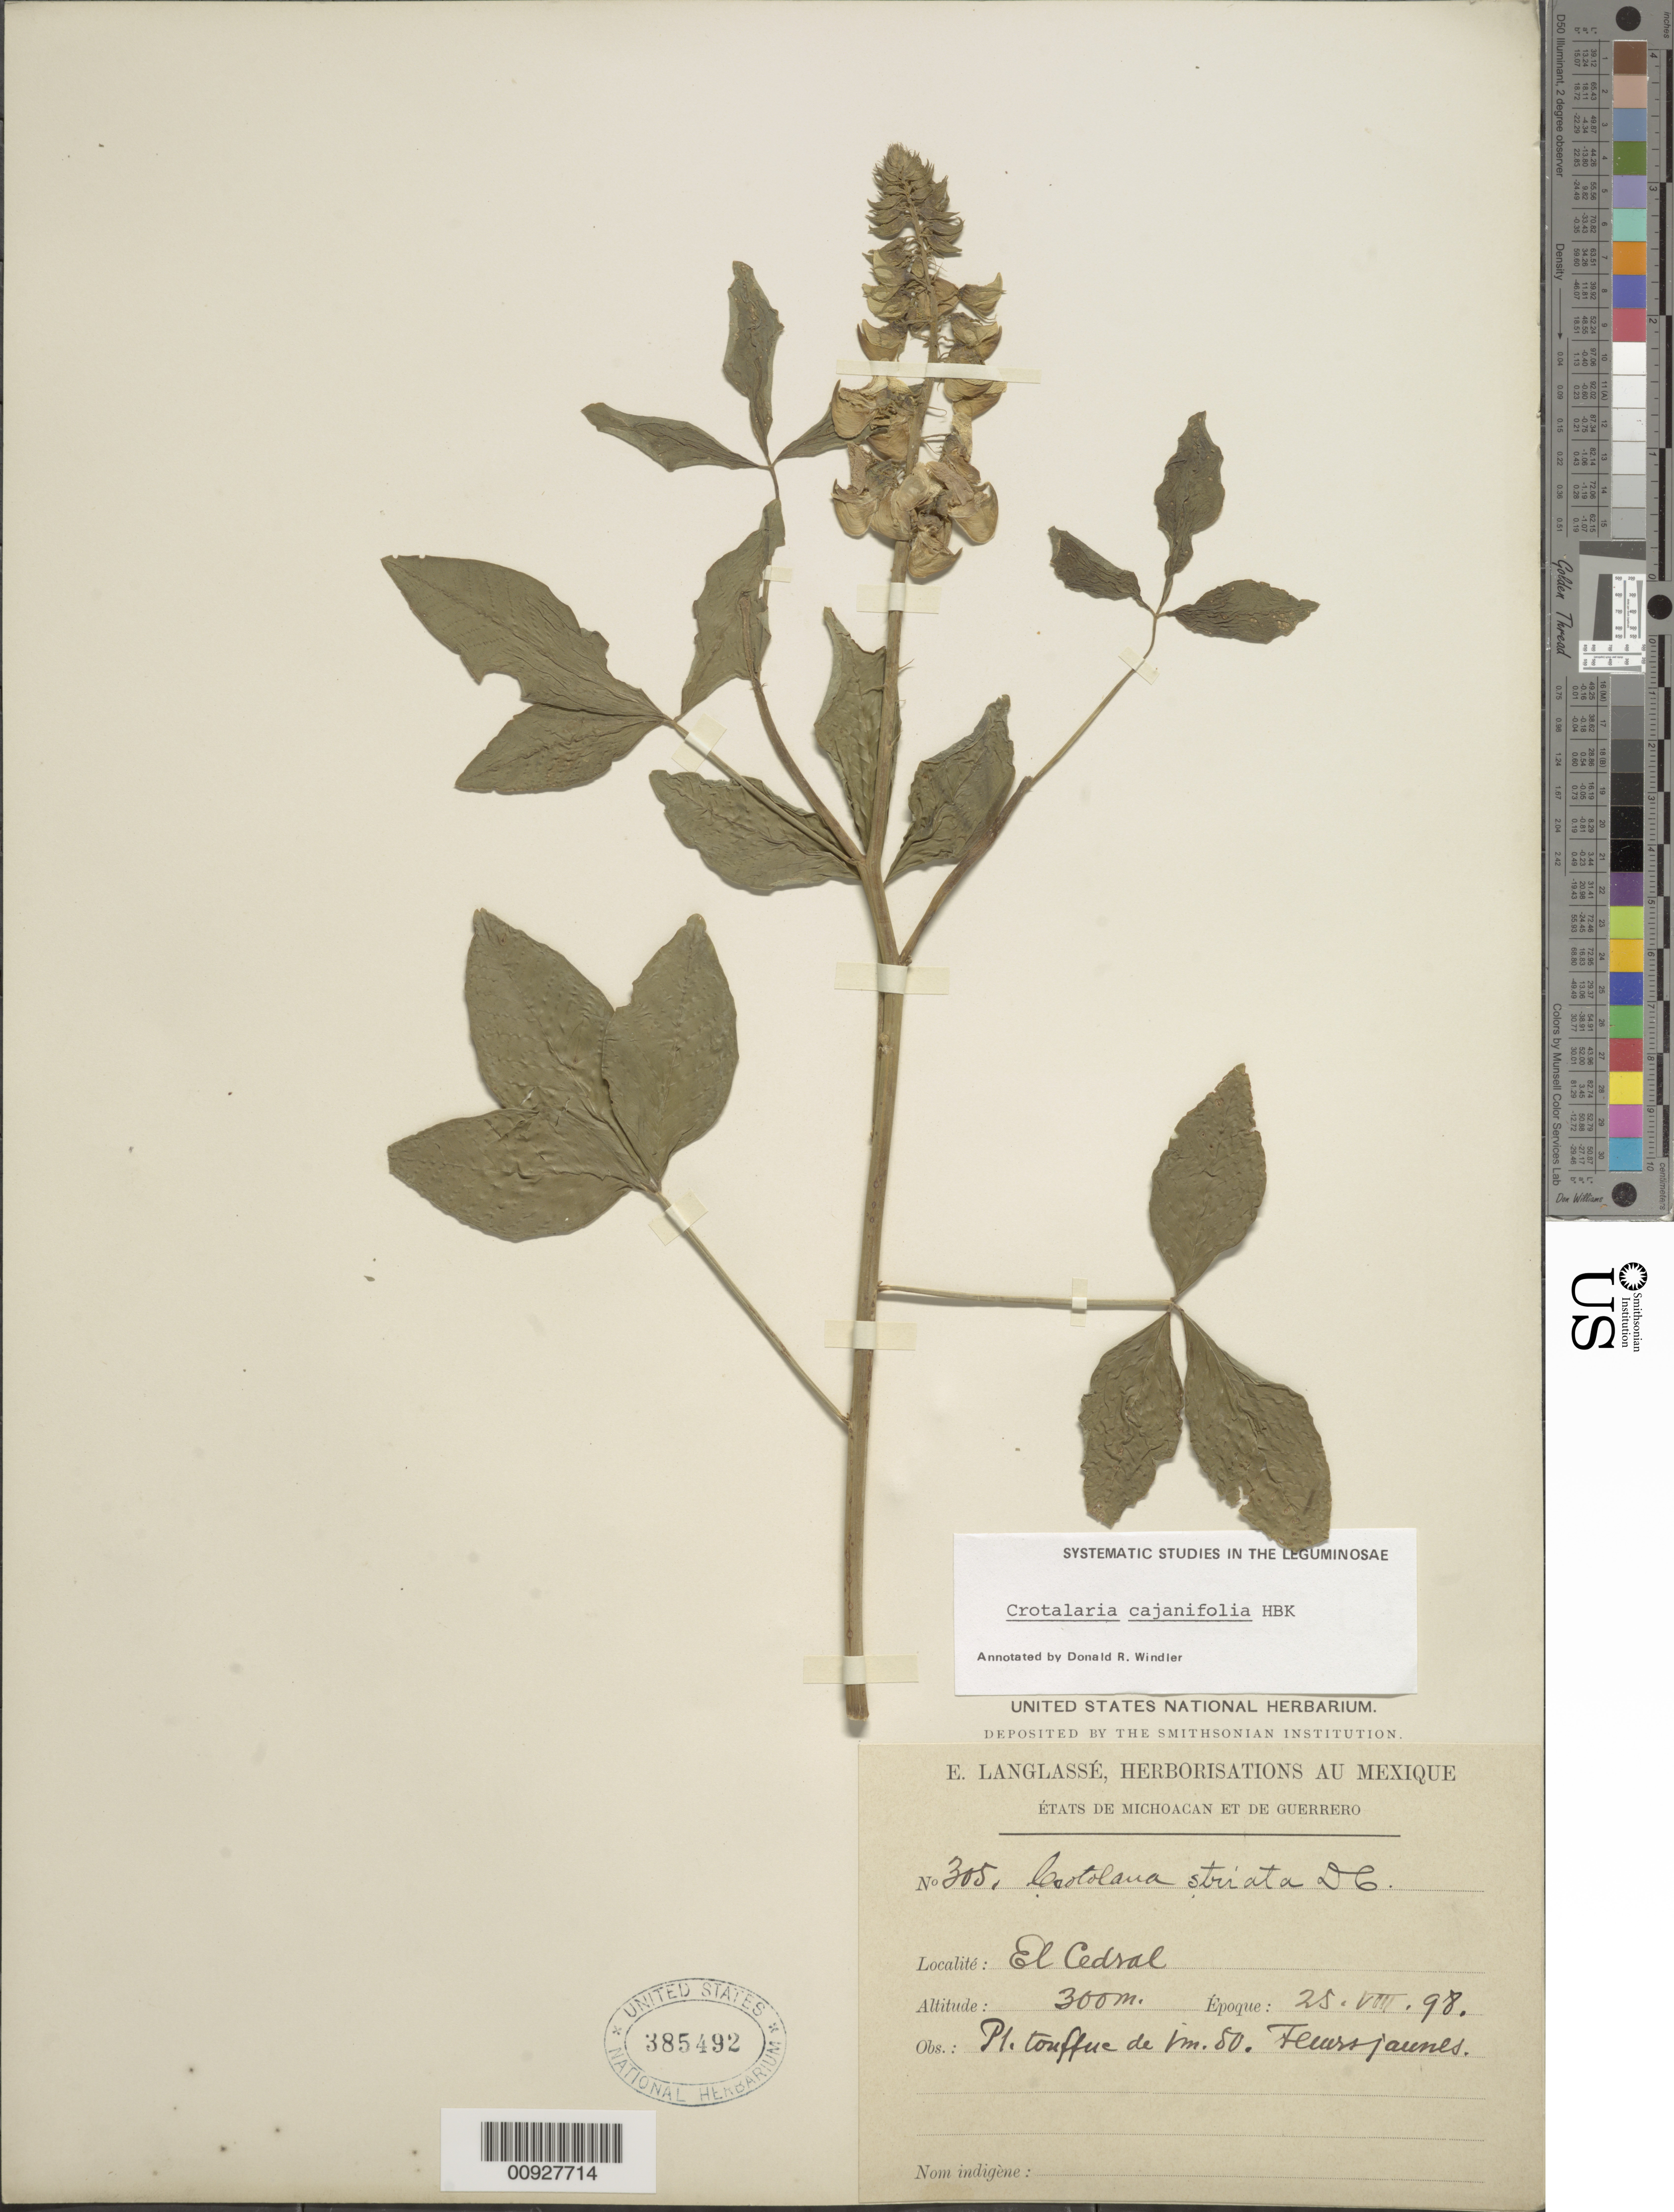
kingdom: Plantae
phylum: Tracheophyta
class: Magnoliopsida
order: Fabales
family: Fabaceae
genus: Crotalaria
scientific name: Crotalaria cajanifolia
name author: Kunth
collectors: E. Langlassé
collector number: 305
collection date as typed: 25 Aug 1898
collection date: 1898-08-25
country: Mexico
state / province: Guerrero / Michoacán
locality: El Cedral. États de Michoacán et de Guerrero.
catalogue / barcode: US 385492